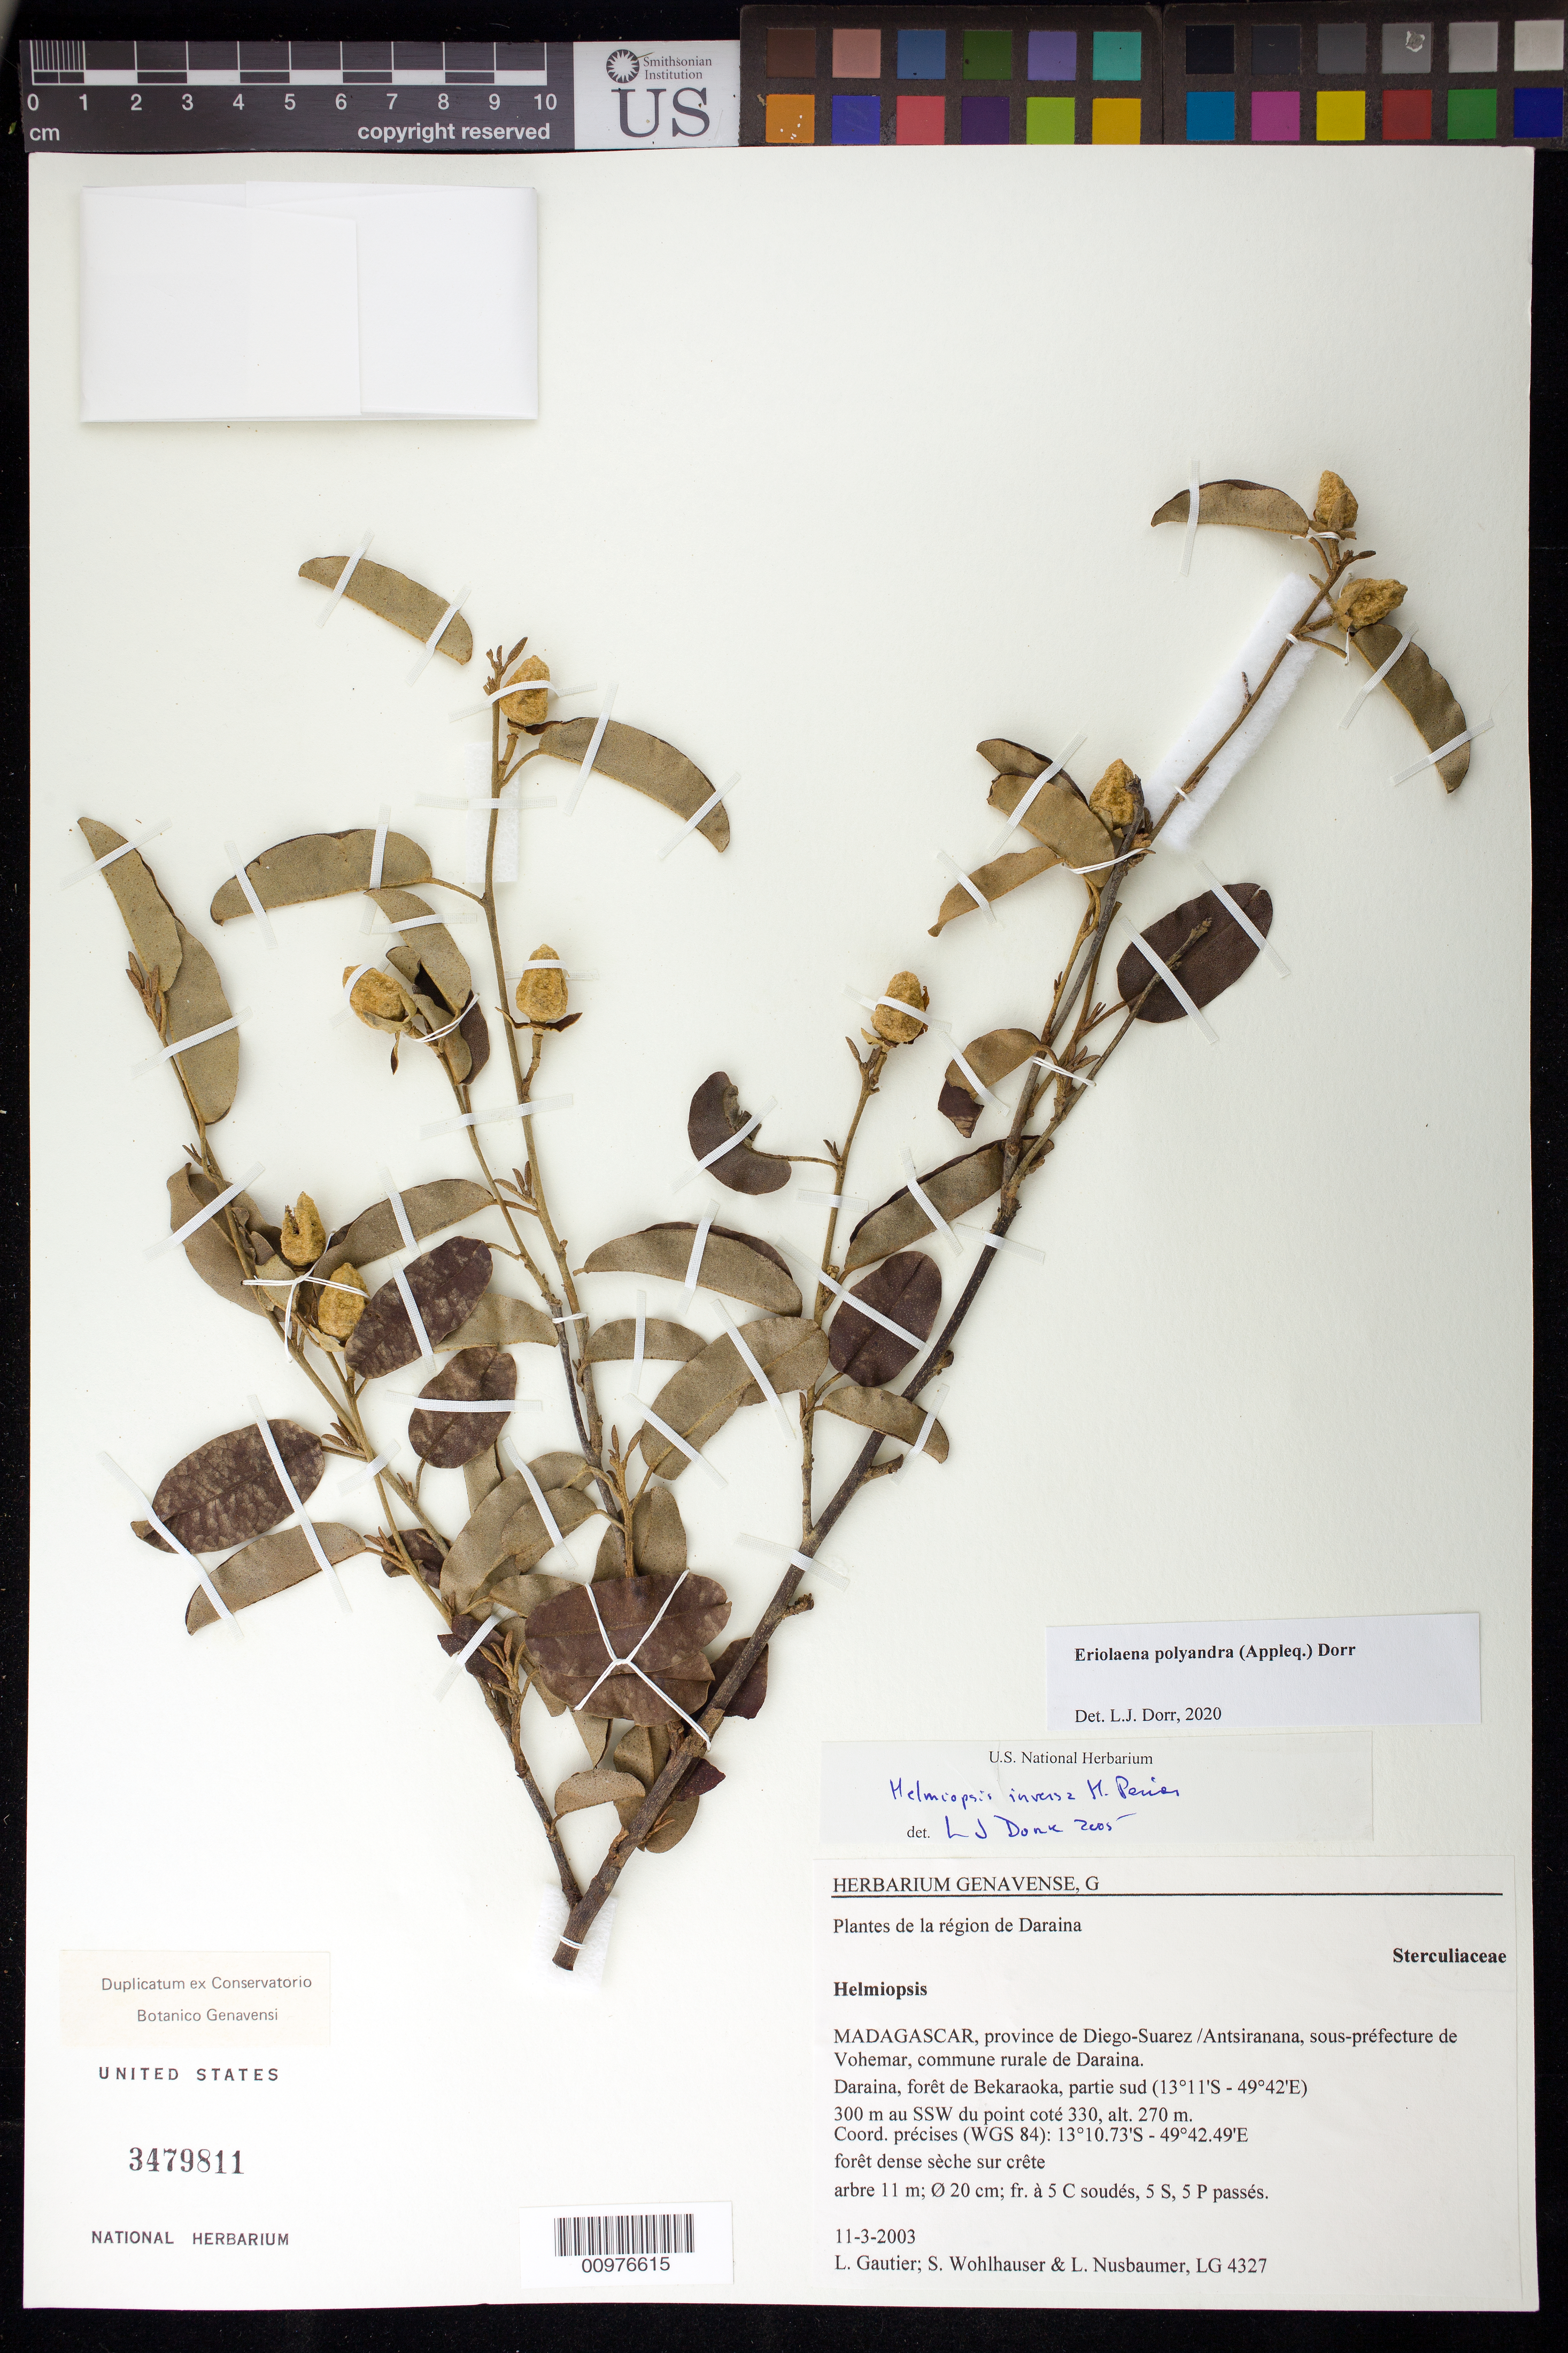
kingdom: Plantae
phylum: Tracheophyta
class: Magnoliopsida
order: Malvales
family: Malvaceae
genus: Eriolaena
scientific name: Eriolaena polyandra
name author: (Appleq.) Dorr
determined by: Dorr, L. J., (BOT), Smithsonian Institution - National Museum of Natural History (UNITED STATES)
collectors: L. Gautier, S. Wohlhauser & L. Nusbaumer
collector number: LG 4327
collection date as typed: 11 Mar 2003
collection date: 2003-03-11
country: Madagascar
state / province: Sava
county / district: Vohémar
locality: Province de Diego-Suarez, sous-préfecture de Vohemar, commune rurale de Daraina. Daraina, forêt de Bekaraoka, partie sud. 300 m au SSW du point coté 330.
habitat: forêt dense sèche sur crête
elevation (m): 270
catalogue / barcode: US 3479811